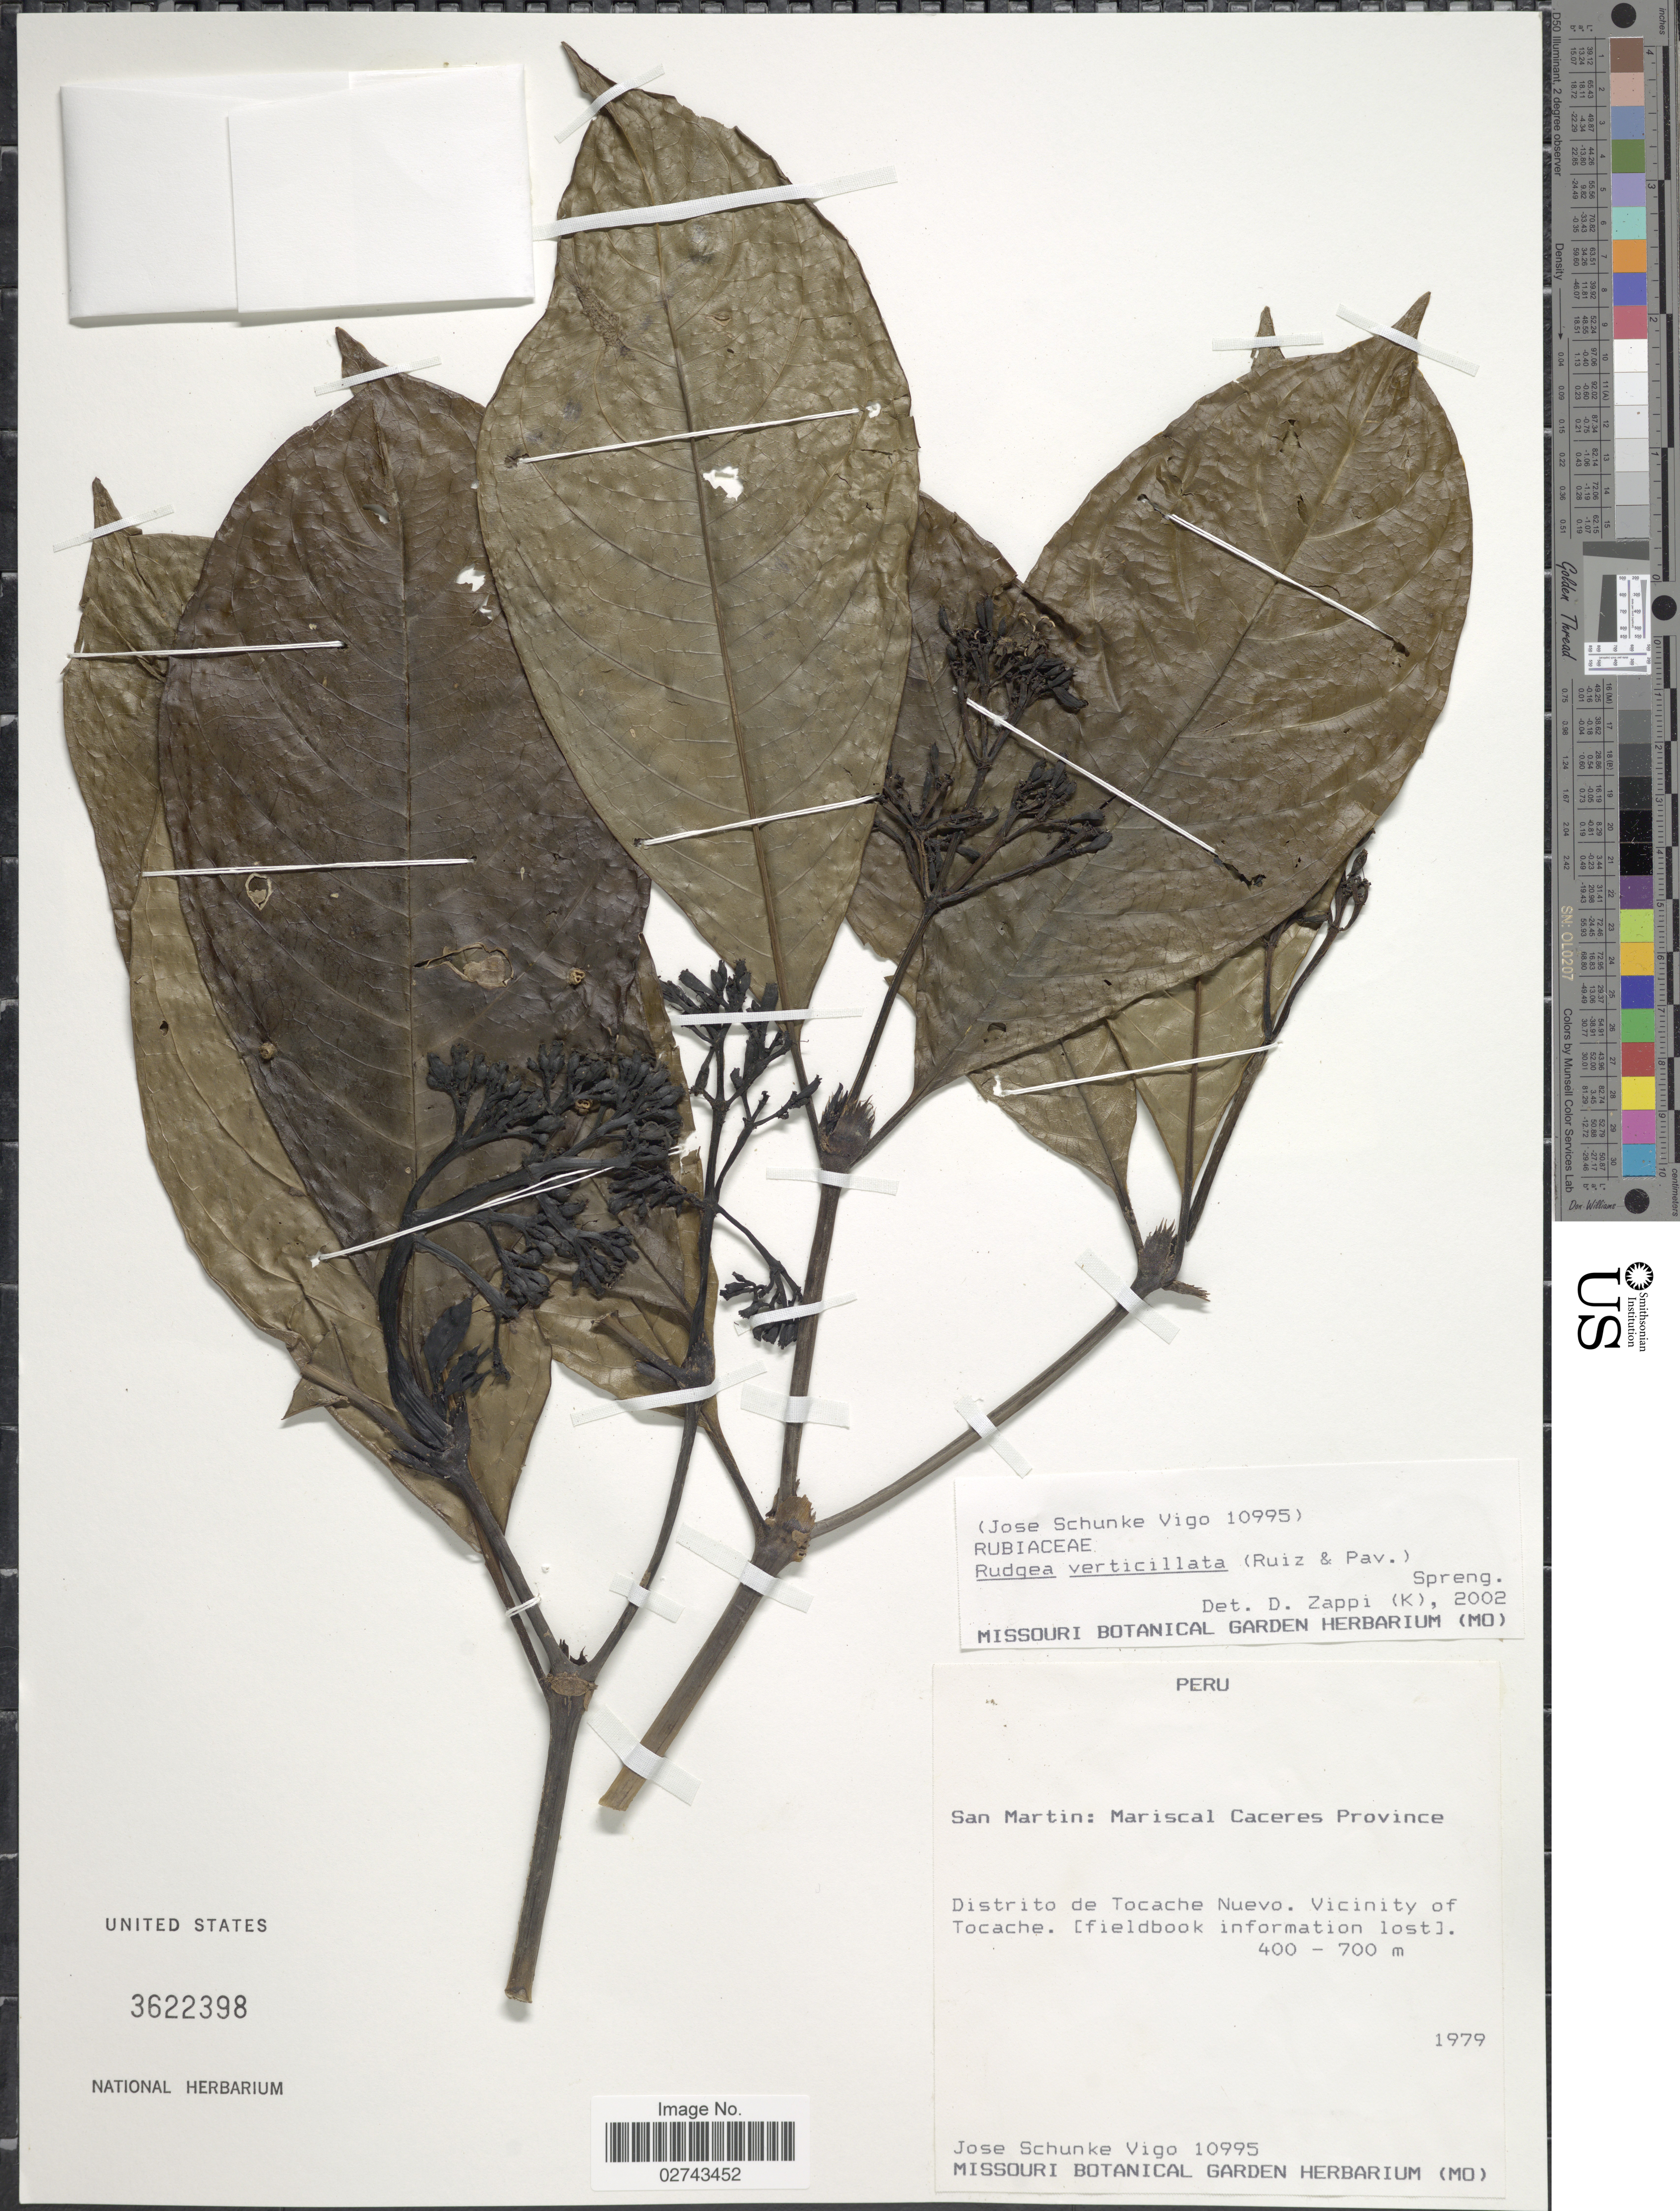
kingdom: Plantae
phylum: Tracheophyta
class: Magnoliopsida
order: Gentianales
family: Rubiaceae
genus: Rudgea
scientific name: Rudgea verticillata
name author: (Ruiz & Pav.) Spreng.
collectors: J. Schunke Vigo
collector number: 10995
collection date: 1979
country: Peru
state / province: San Martín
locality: Mariscal Caceres Province, Distrito de Tocache Nuevo, Vicinity of Tocache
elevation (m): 400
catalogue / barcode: US 3622398